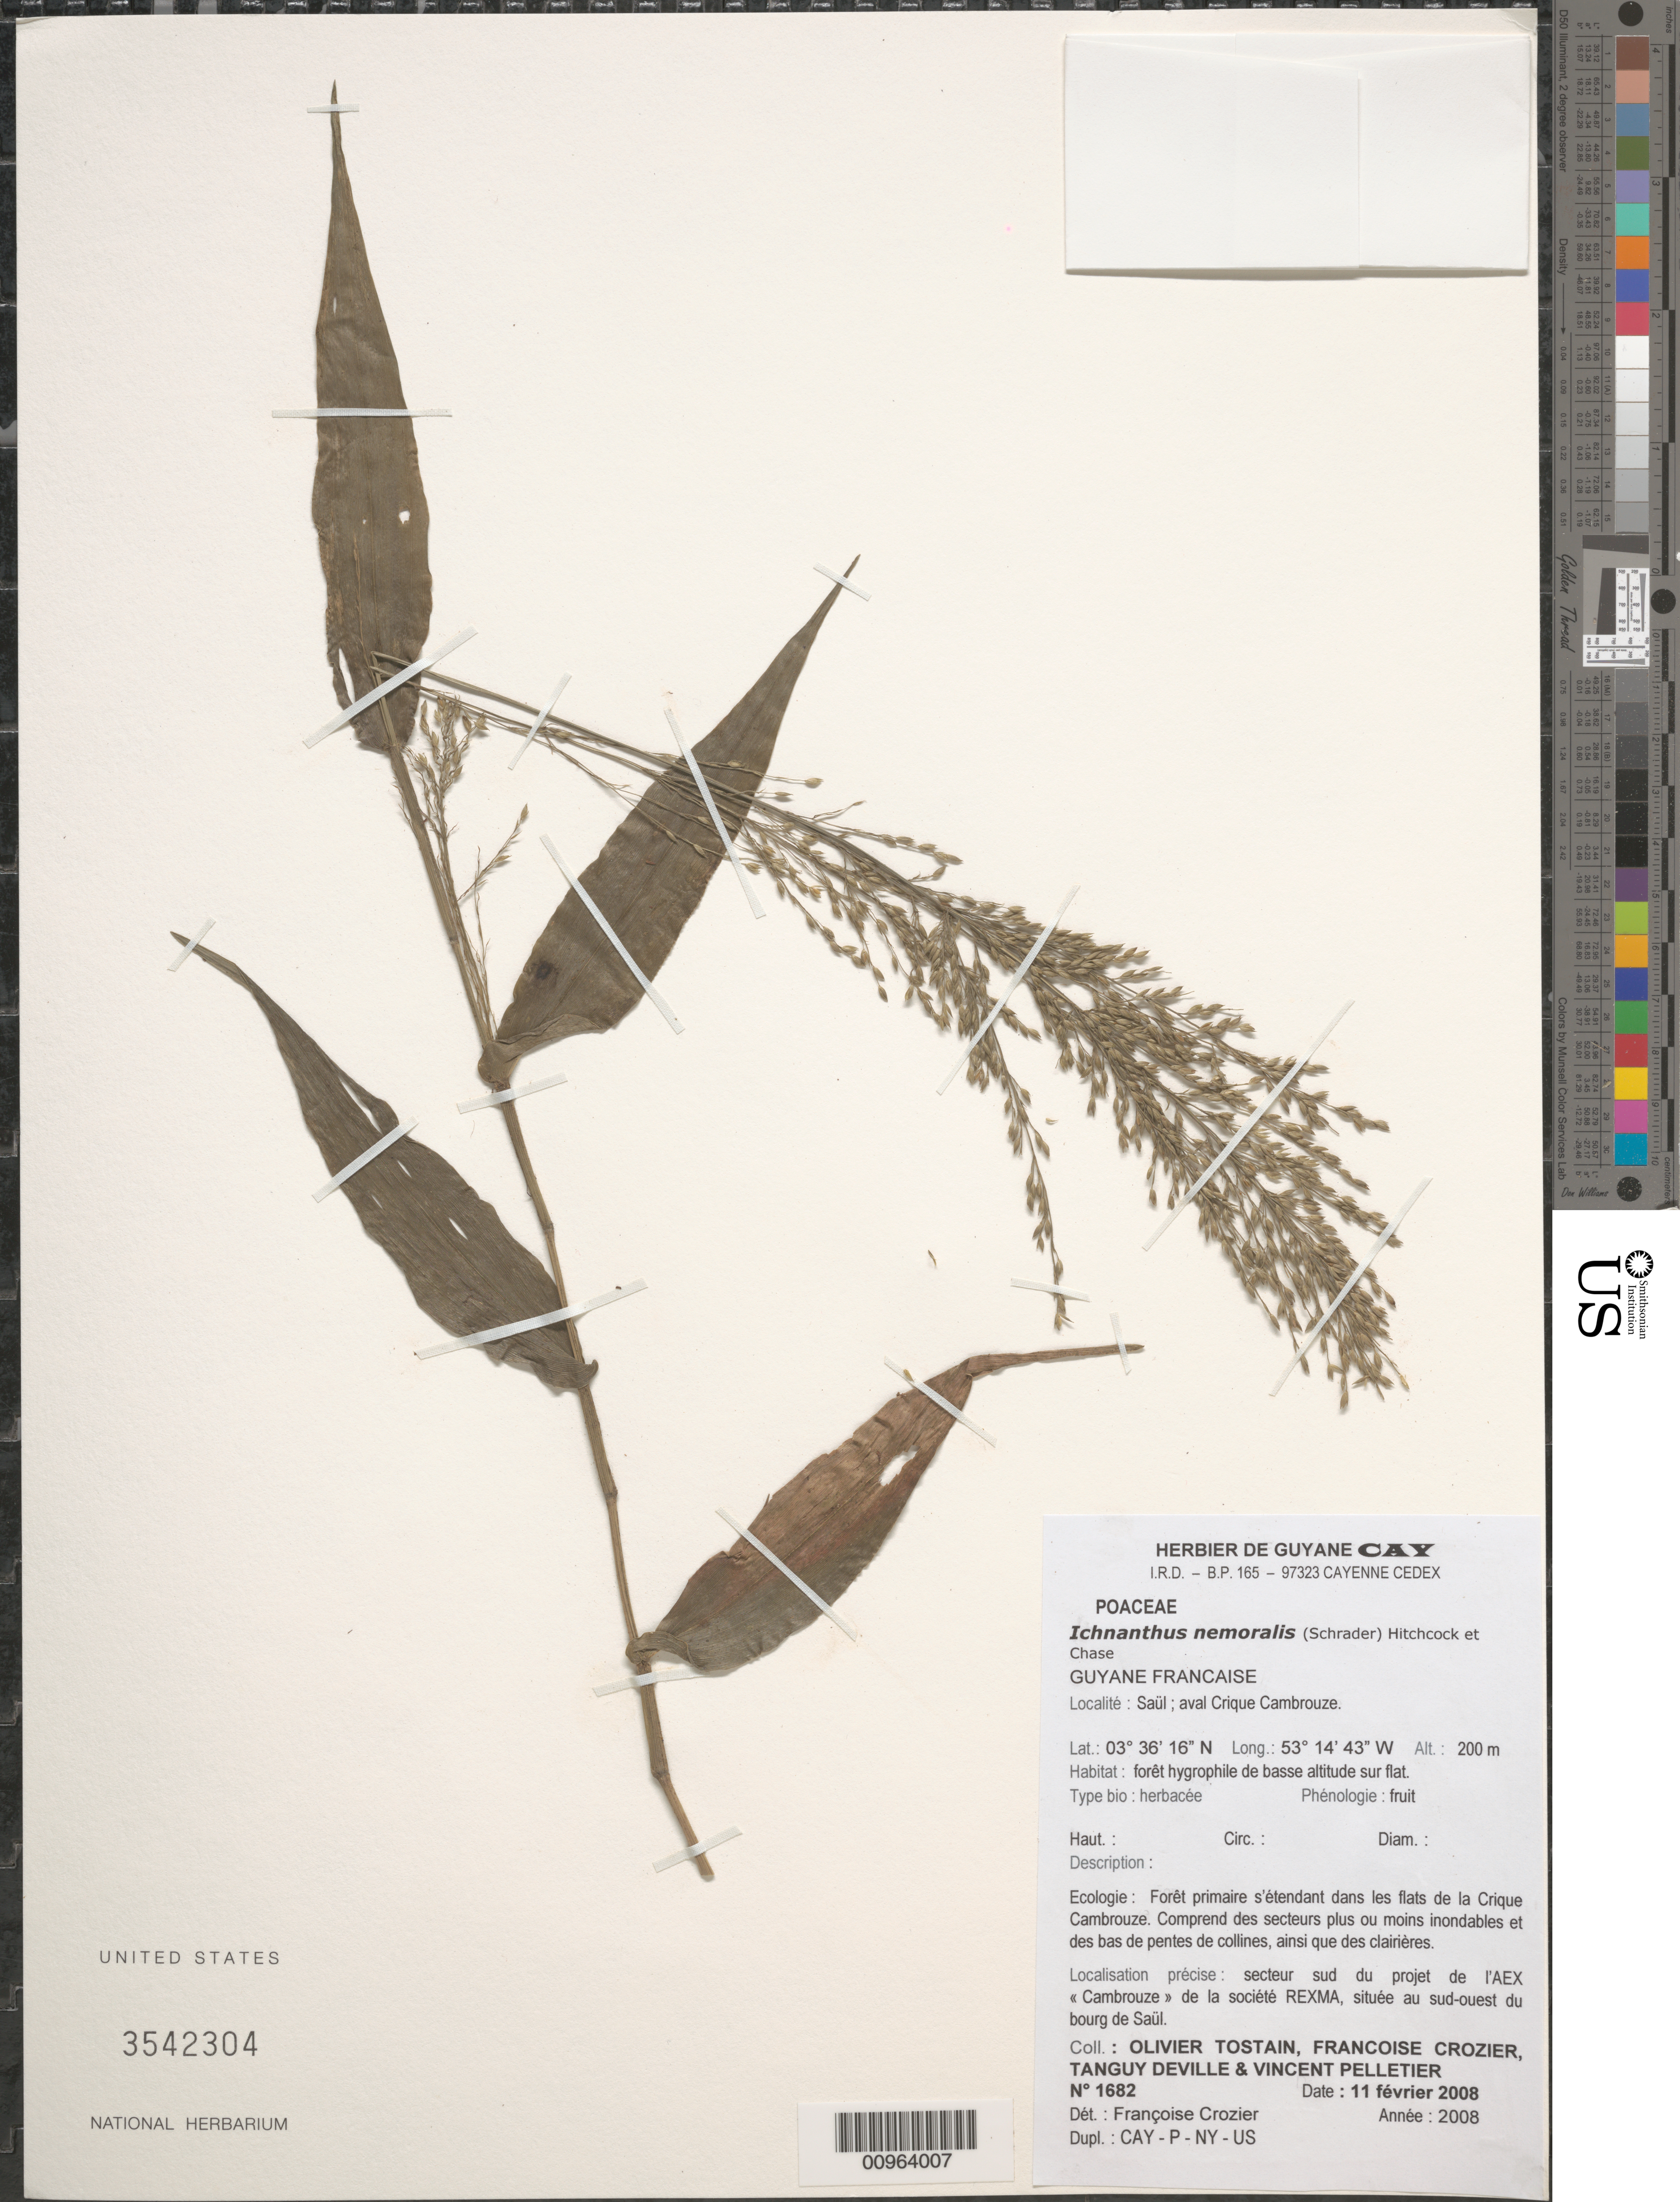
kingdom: Plantae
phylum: Tracheophyta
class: Liliopsida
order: Poales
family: Poaceae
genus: Ichnanthus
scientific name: Ichnanthus nemoralis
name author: (Schrad.) Hitchc. & Chase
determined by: Crozier, F.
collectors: O. Tostain, F. Crozier, T. Deville & V. Pelletier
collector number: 1682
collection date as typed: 11-Feb-08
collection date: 2008-02-11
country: French Guiana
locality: Saül; aval Crique Cambrouze. Secteur sud du projet de l'AEX "Cambrouze" de la societe REXMA, situee au sud-ouest du bourg de Saül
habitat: Foret hygrophile de basse altitude sur flat. Foret primaire s'etendant dans les flats de la Crique Cambrouze.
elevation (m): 200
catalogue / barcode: US 3542304